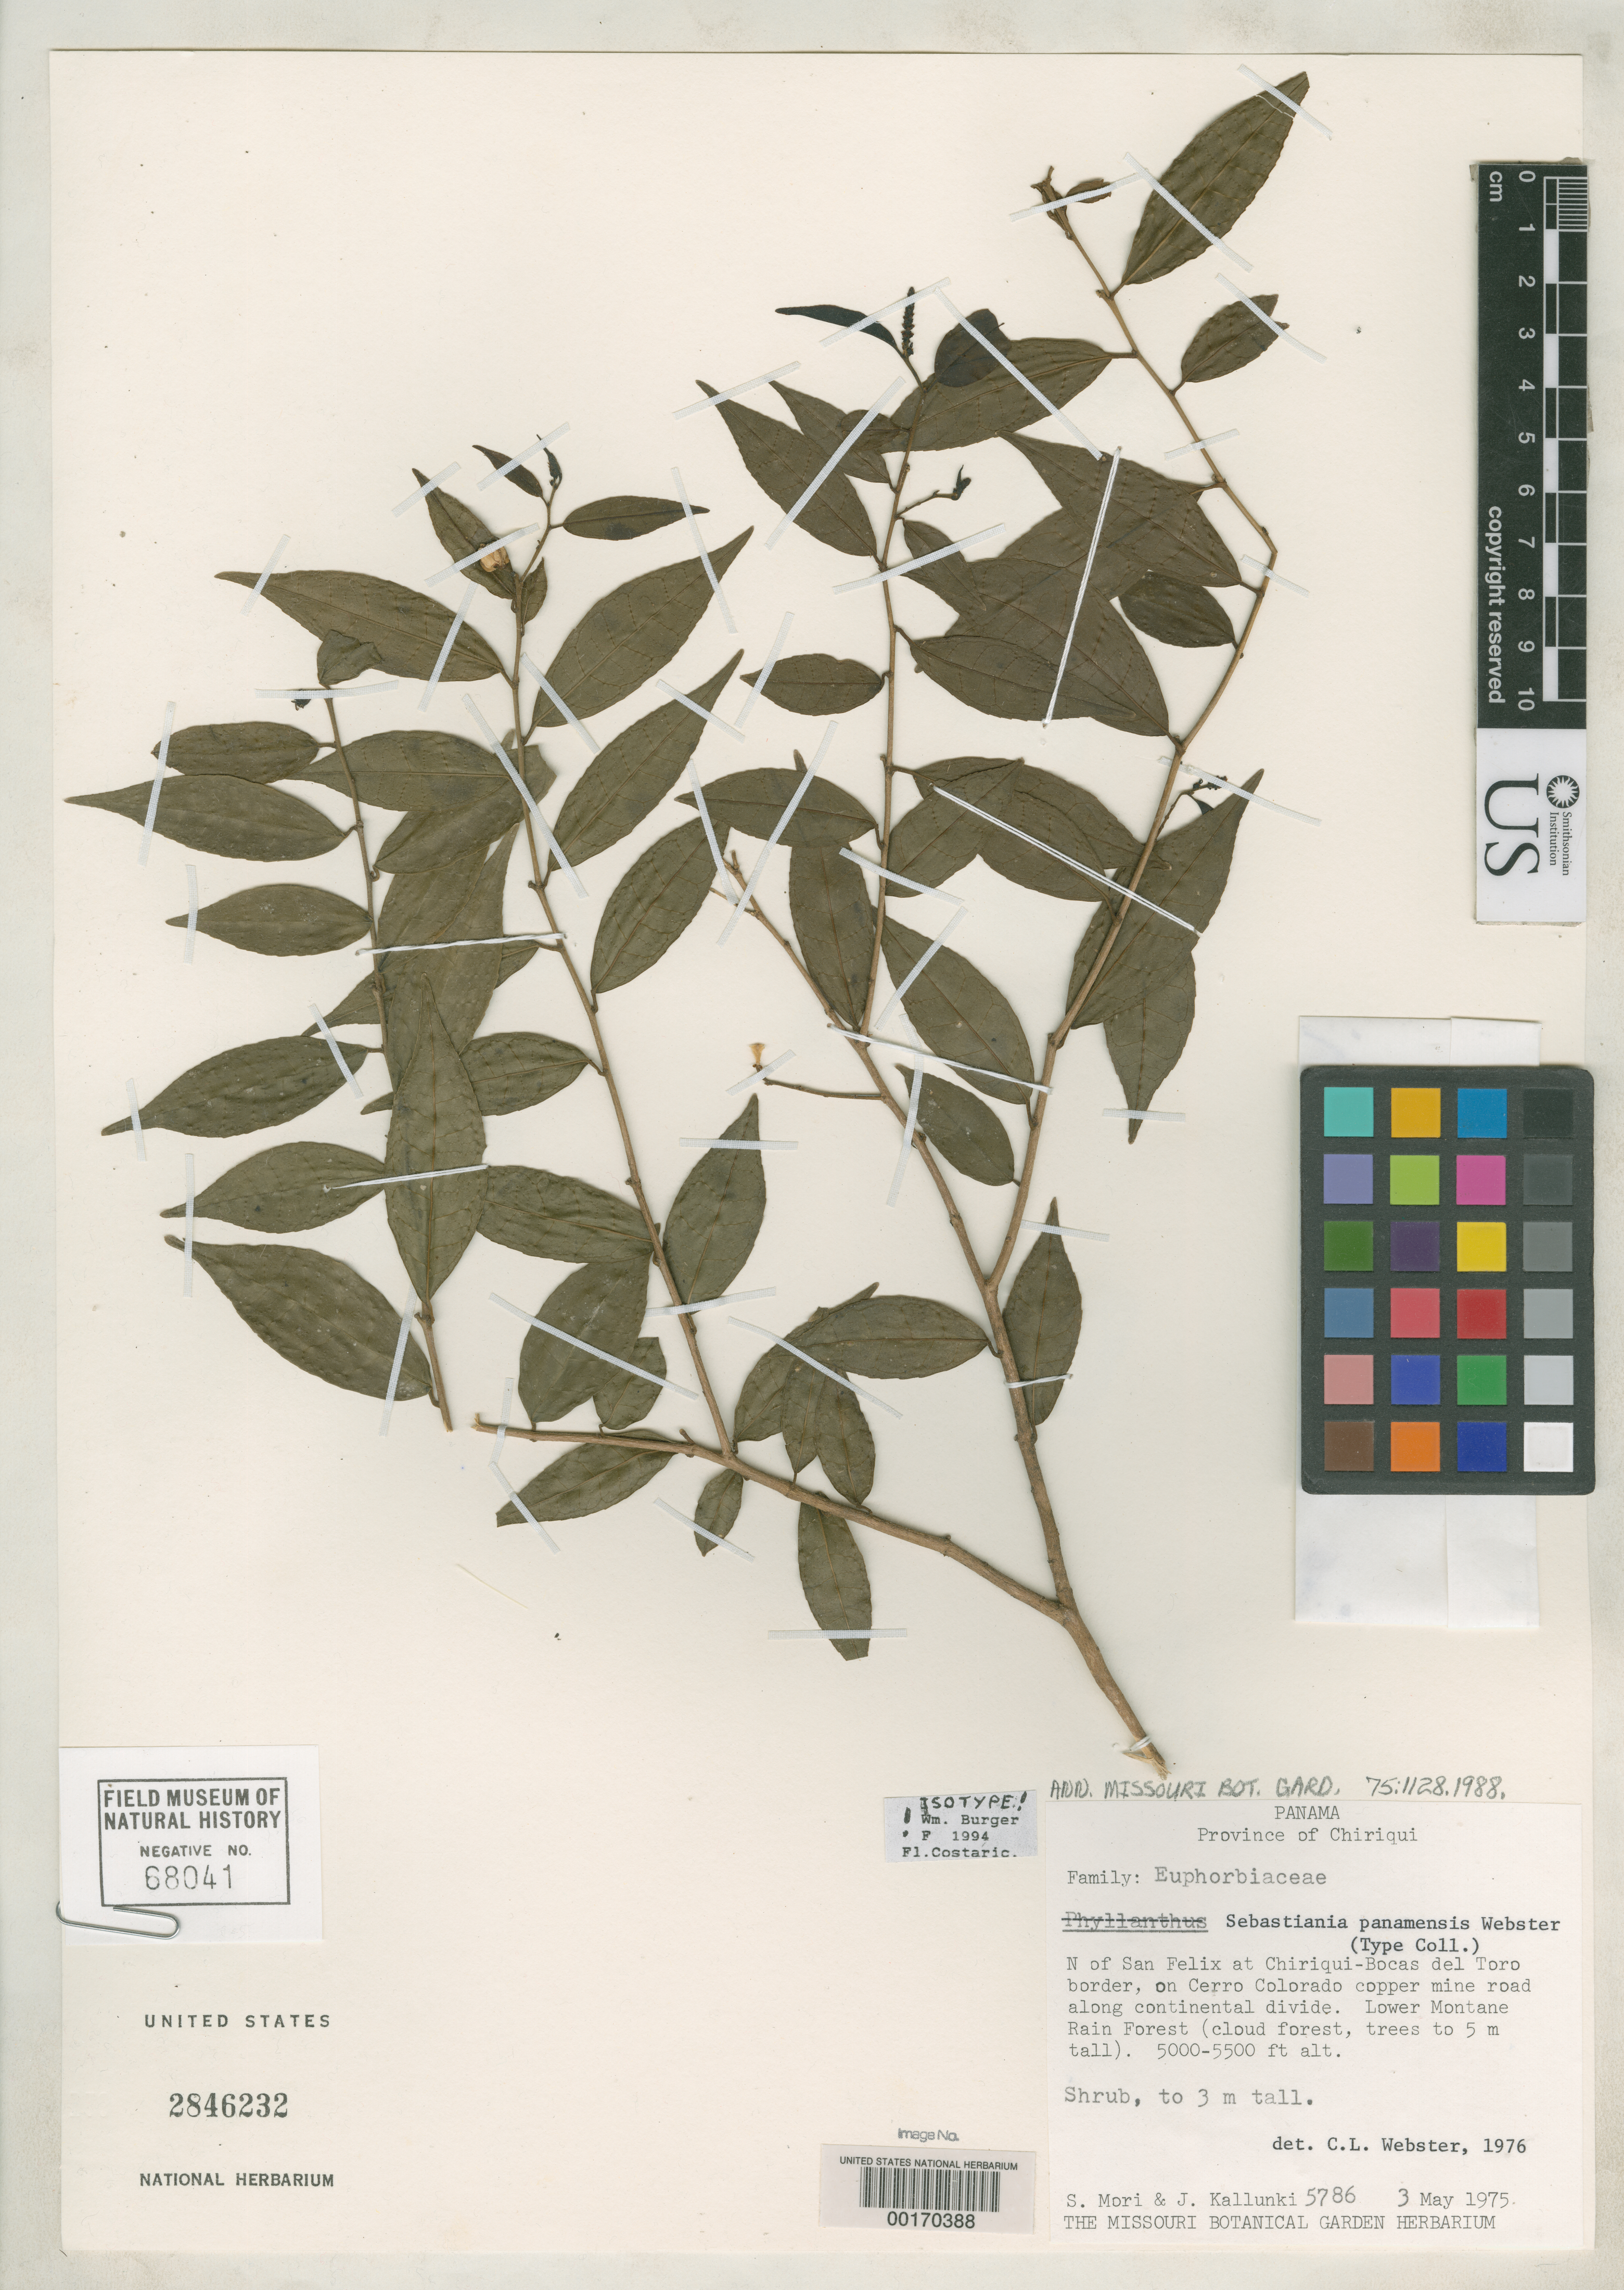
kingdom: Plantae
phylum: Tracheophyta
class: Magnoliopsida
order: Malpighiales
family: Euphorbiaceae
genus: Sebastiania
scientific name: Sebastiania panamensis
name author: G.L. Webster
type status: Isotype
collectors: S. Mori & J. Kallunki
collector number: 5786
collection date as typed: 03 May 1975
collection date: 1975-05-03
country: Panama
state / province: Chiriquí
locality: N of San Felix AtChiriqui-Bocas del Toro border, on Cerro Colorado copper minroad along Continental Divide.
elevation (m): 1524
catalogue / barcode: US 2846232